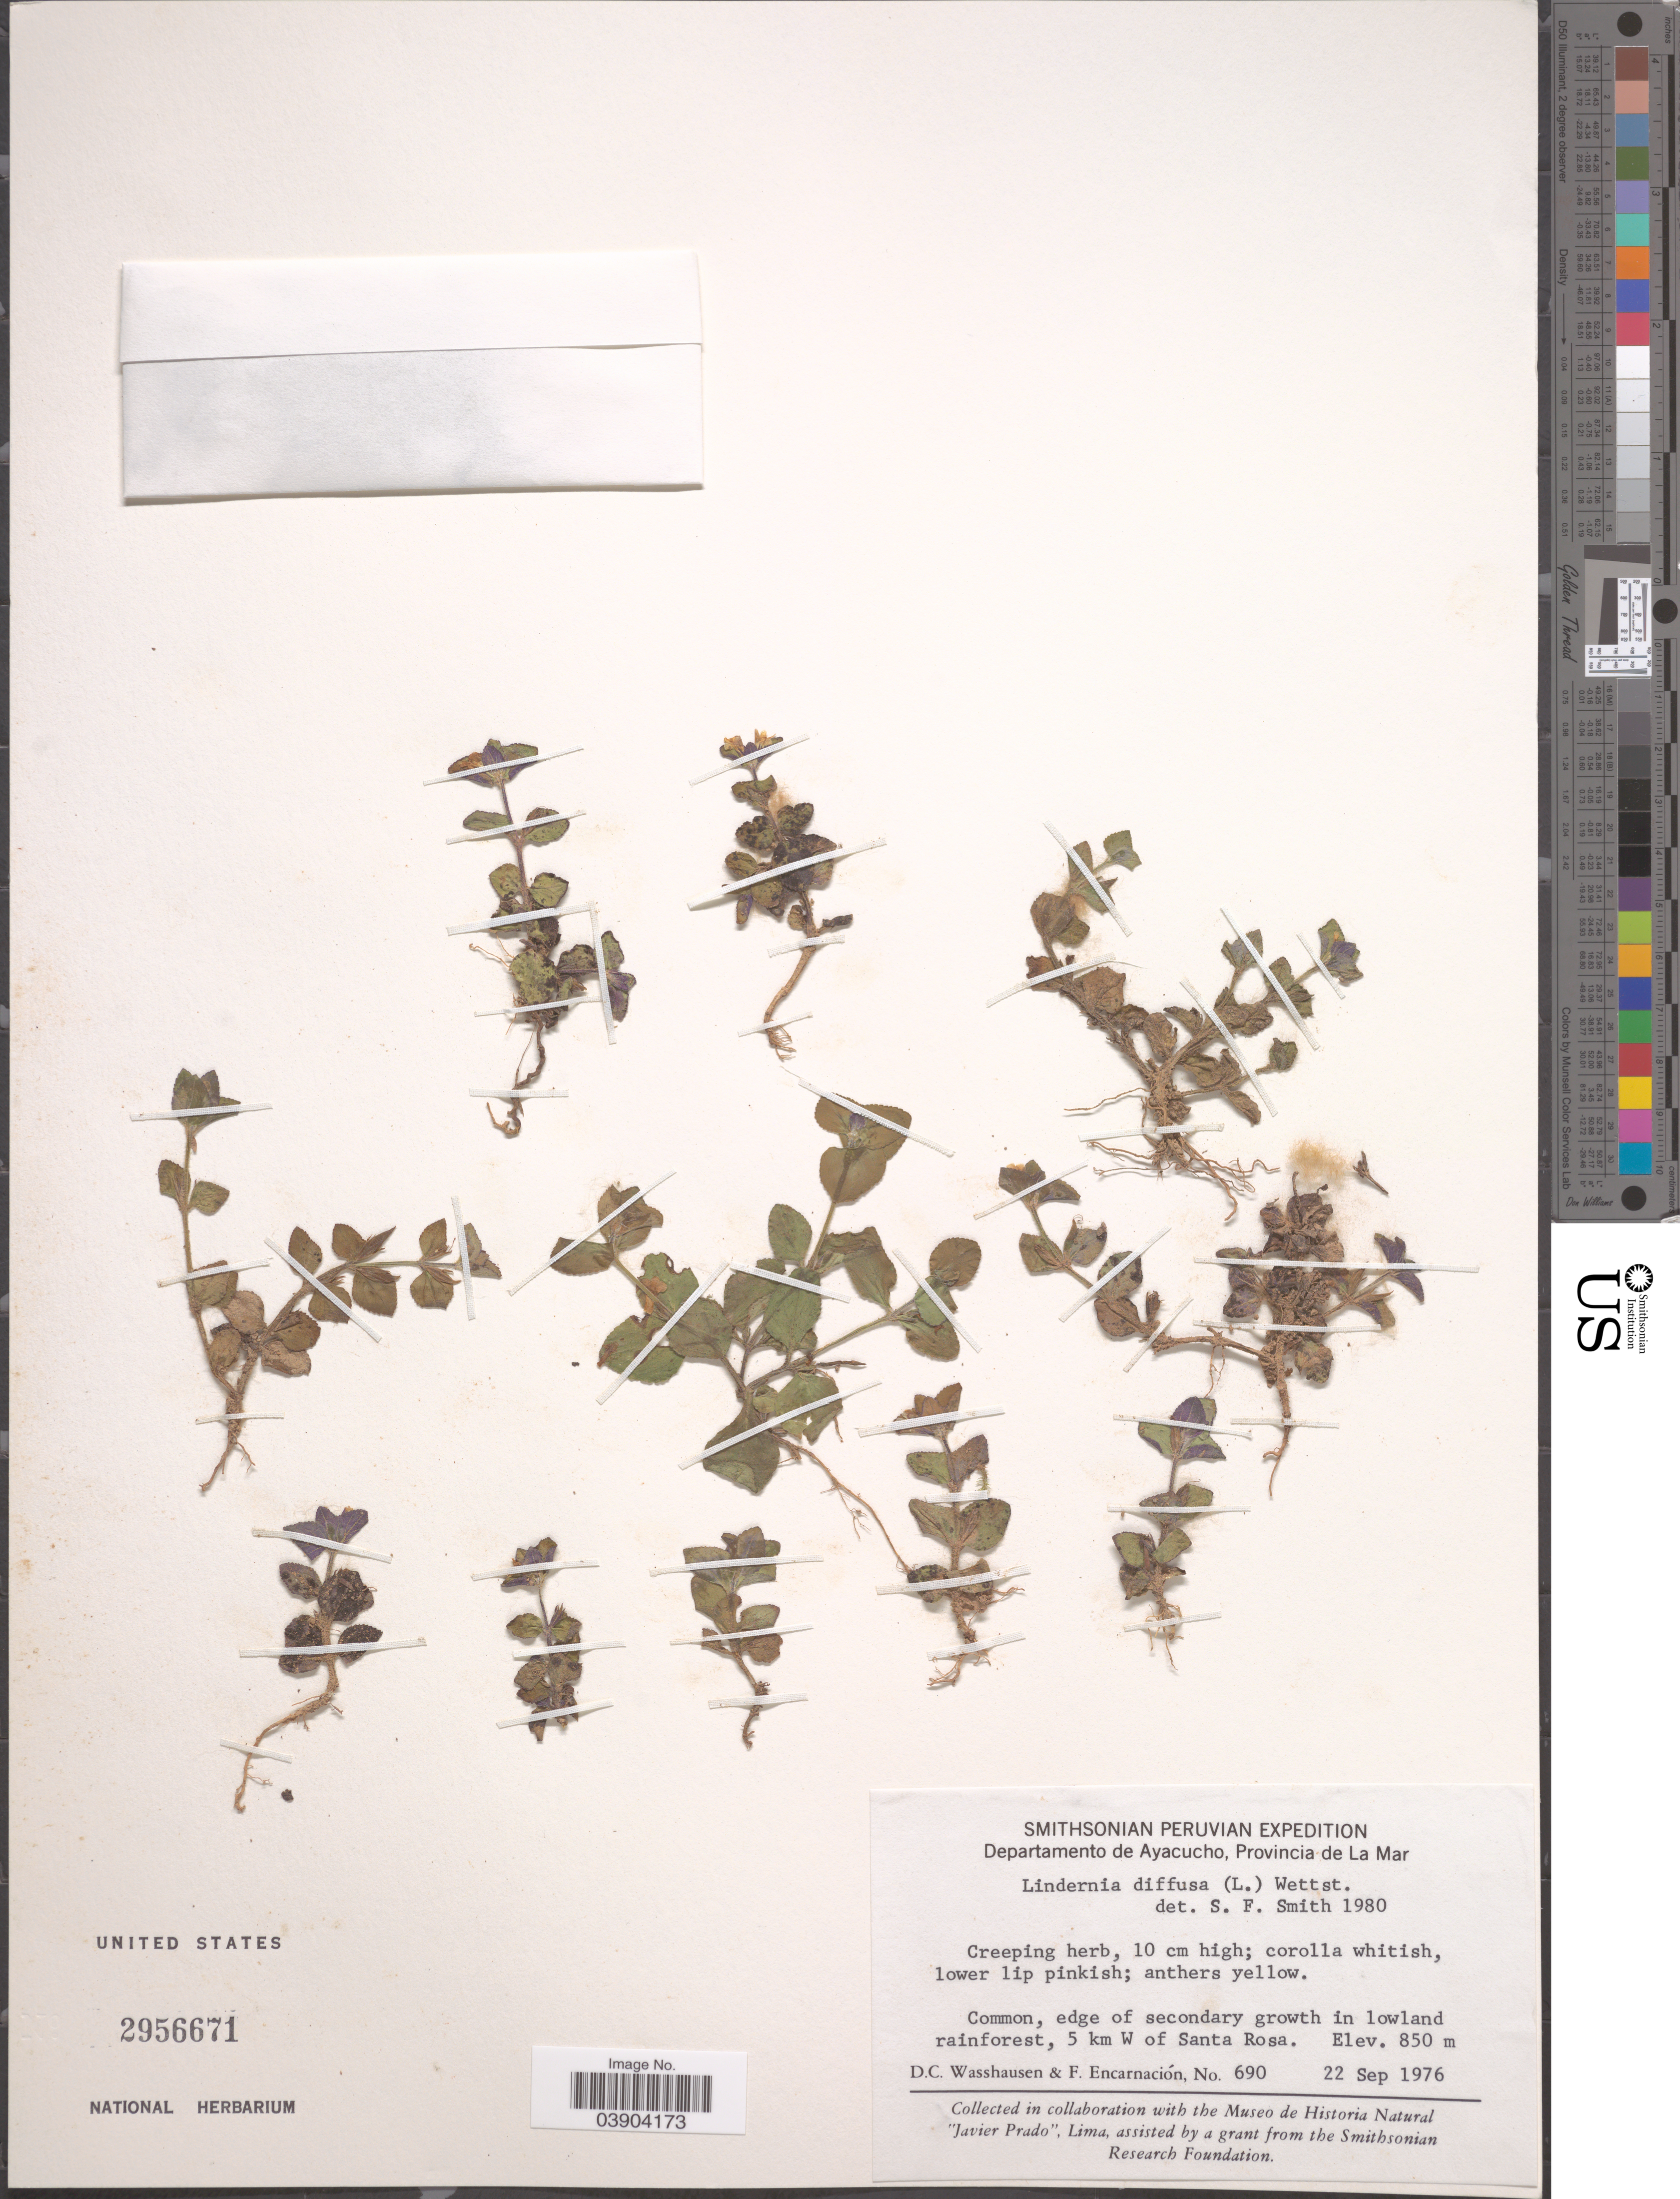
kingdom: Plantae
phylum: Tracheophyta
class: Magnoliopsida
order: Lamiales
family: Linderniaceae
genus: Lindernia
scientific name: Lindernia diffusa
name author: (L.) Wettst.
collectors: D. C. Wasshausen & F. Encarnación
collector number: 690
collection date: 1976-09-22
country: Peru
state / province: Ayacucho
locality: Departamento de Ayacucho, Provincia de La Mar. Edge of secondary growth in lowland rainforest, 5 km W of Santa Rosa.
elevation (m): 850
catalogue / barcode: US 2956671